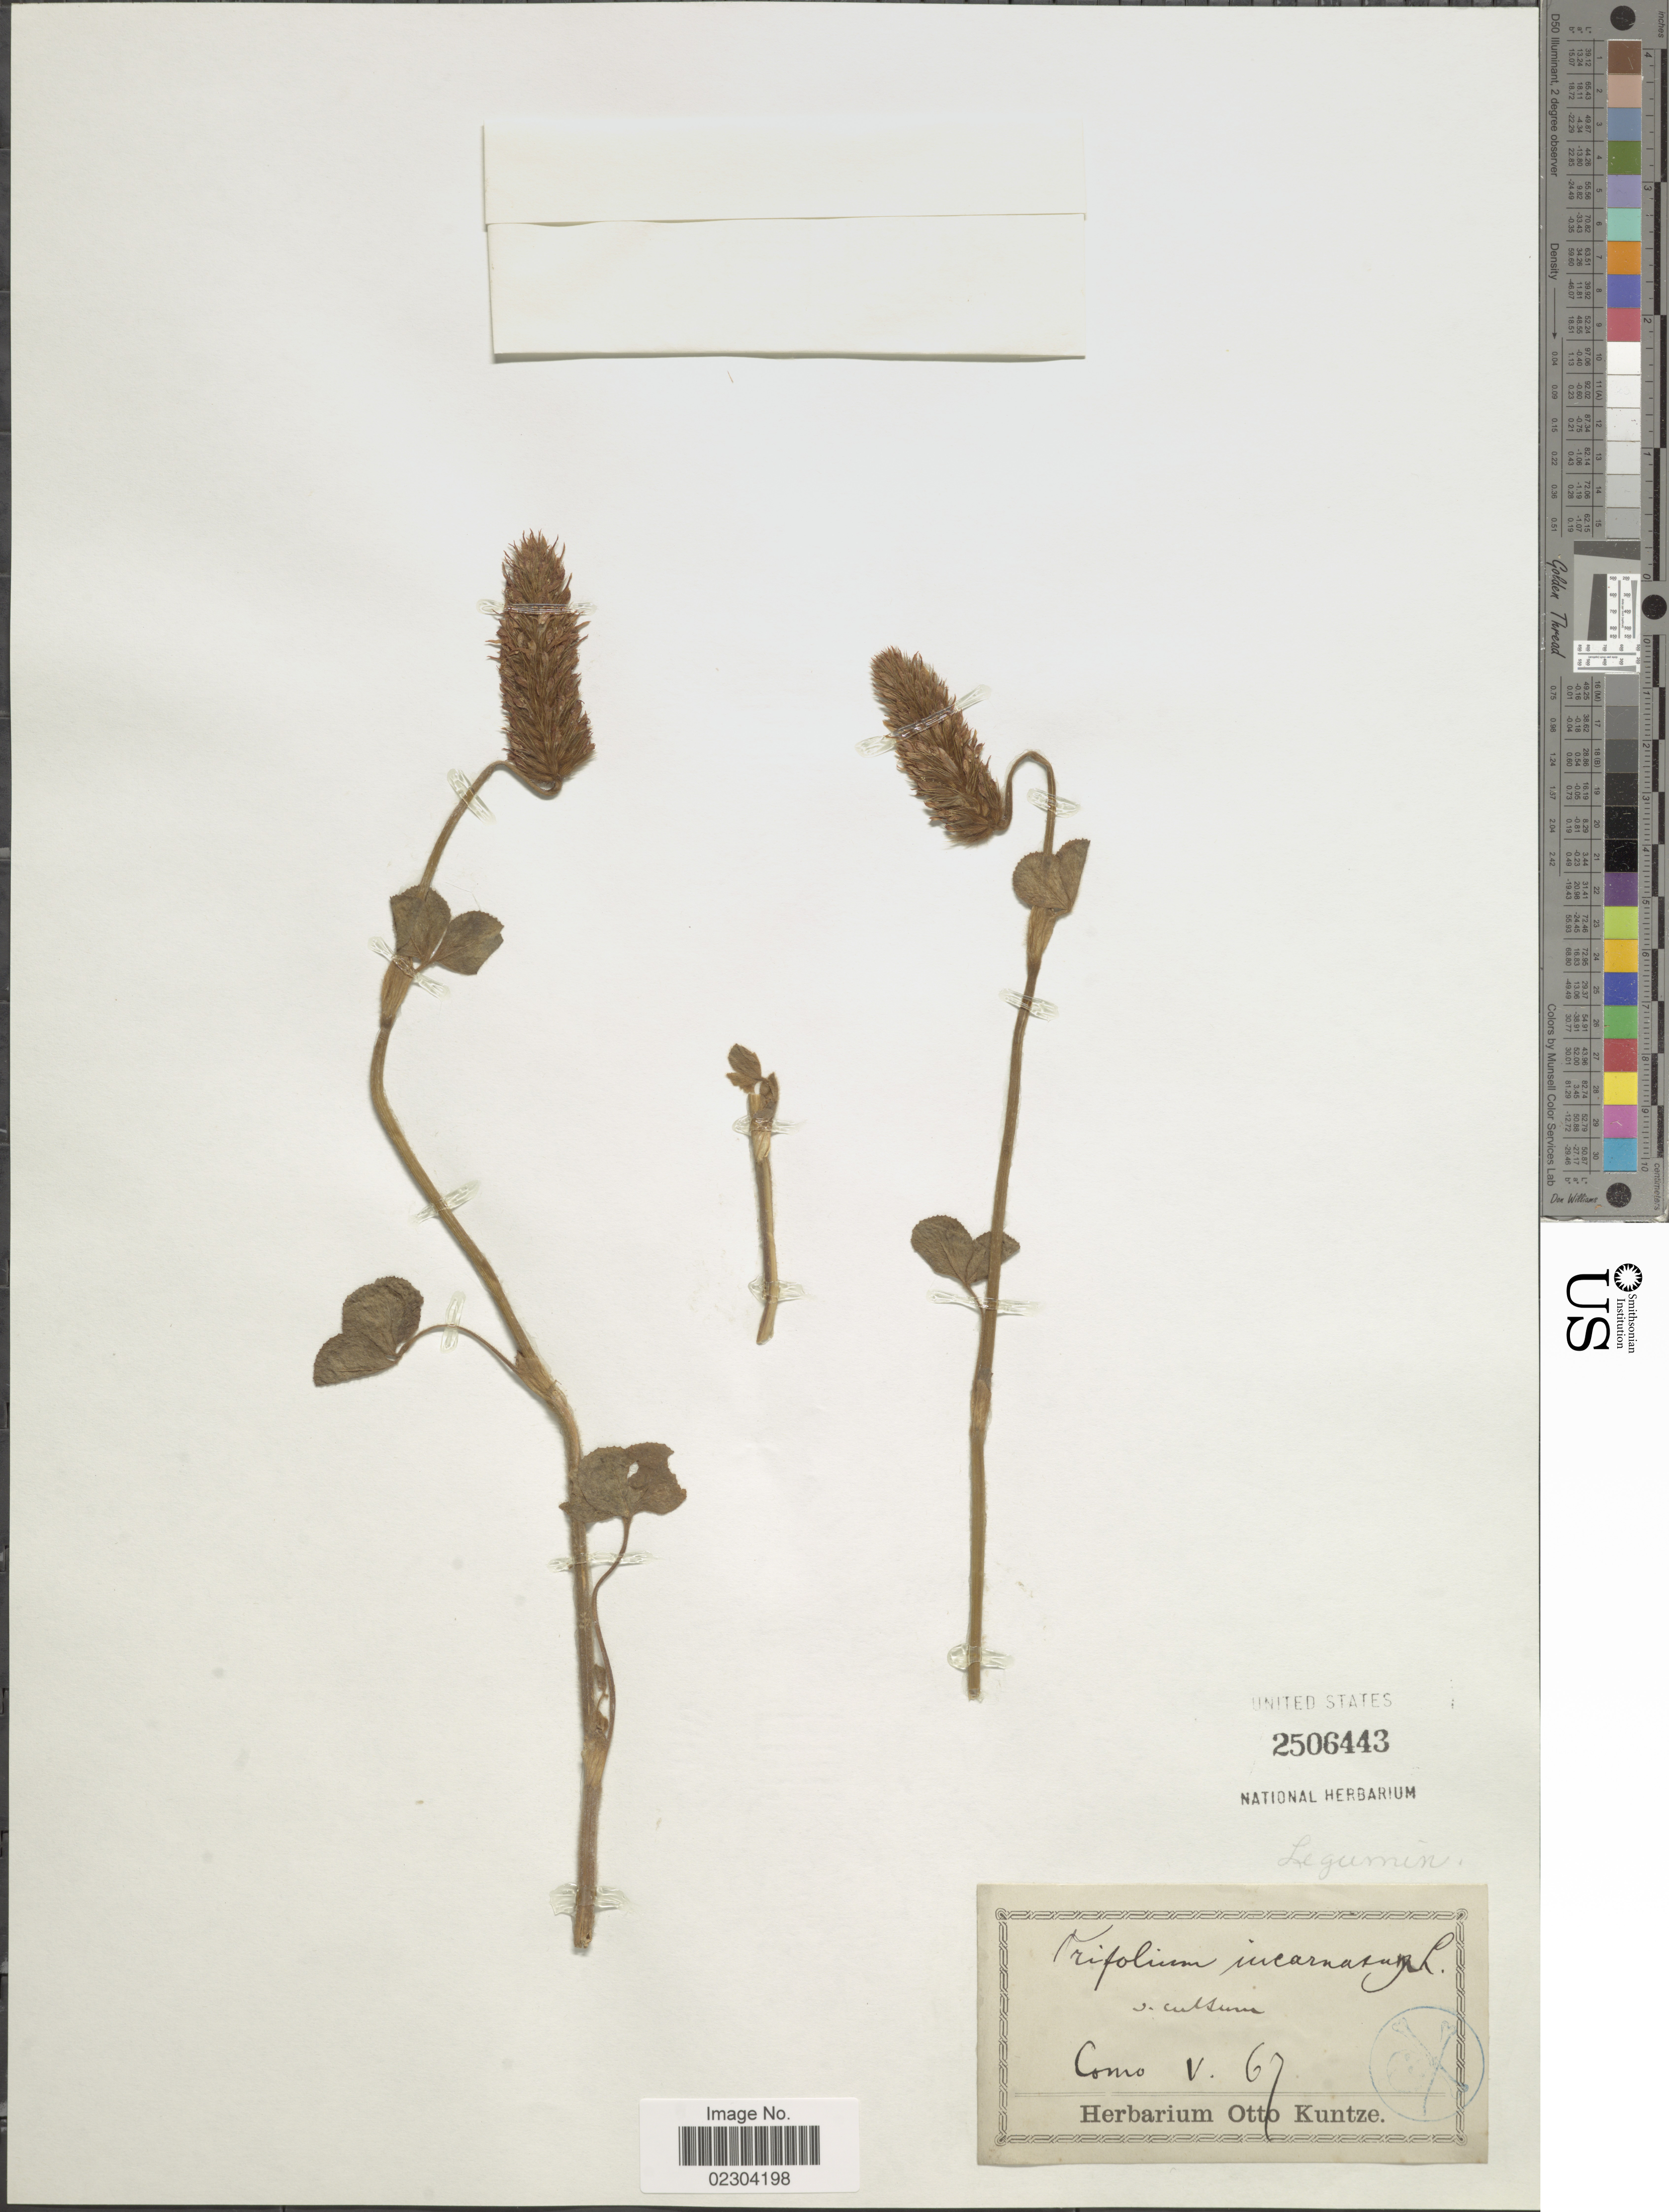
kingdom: Plantae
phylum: Tracheophyta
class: Magnoliopsida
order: Fabales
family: Fabaceae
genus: Trifolium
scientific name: Trifolium incarnatum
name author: L.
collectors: ex Herb. O. Kuntze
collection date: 1867-05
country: Italy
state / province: Lombardy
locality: Como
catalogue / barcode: US 2506443